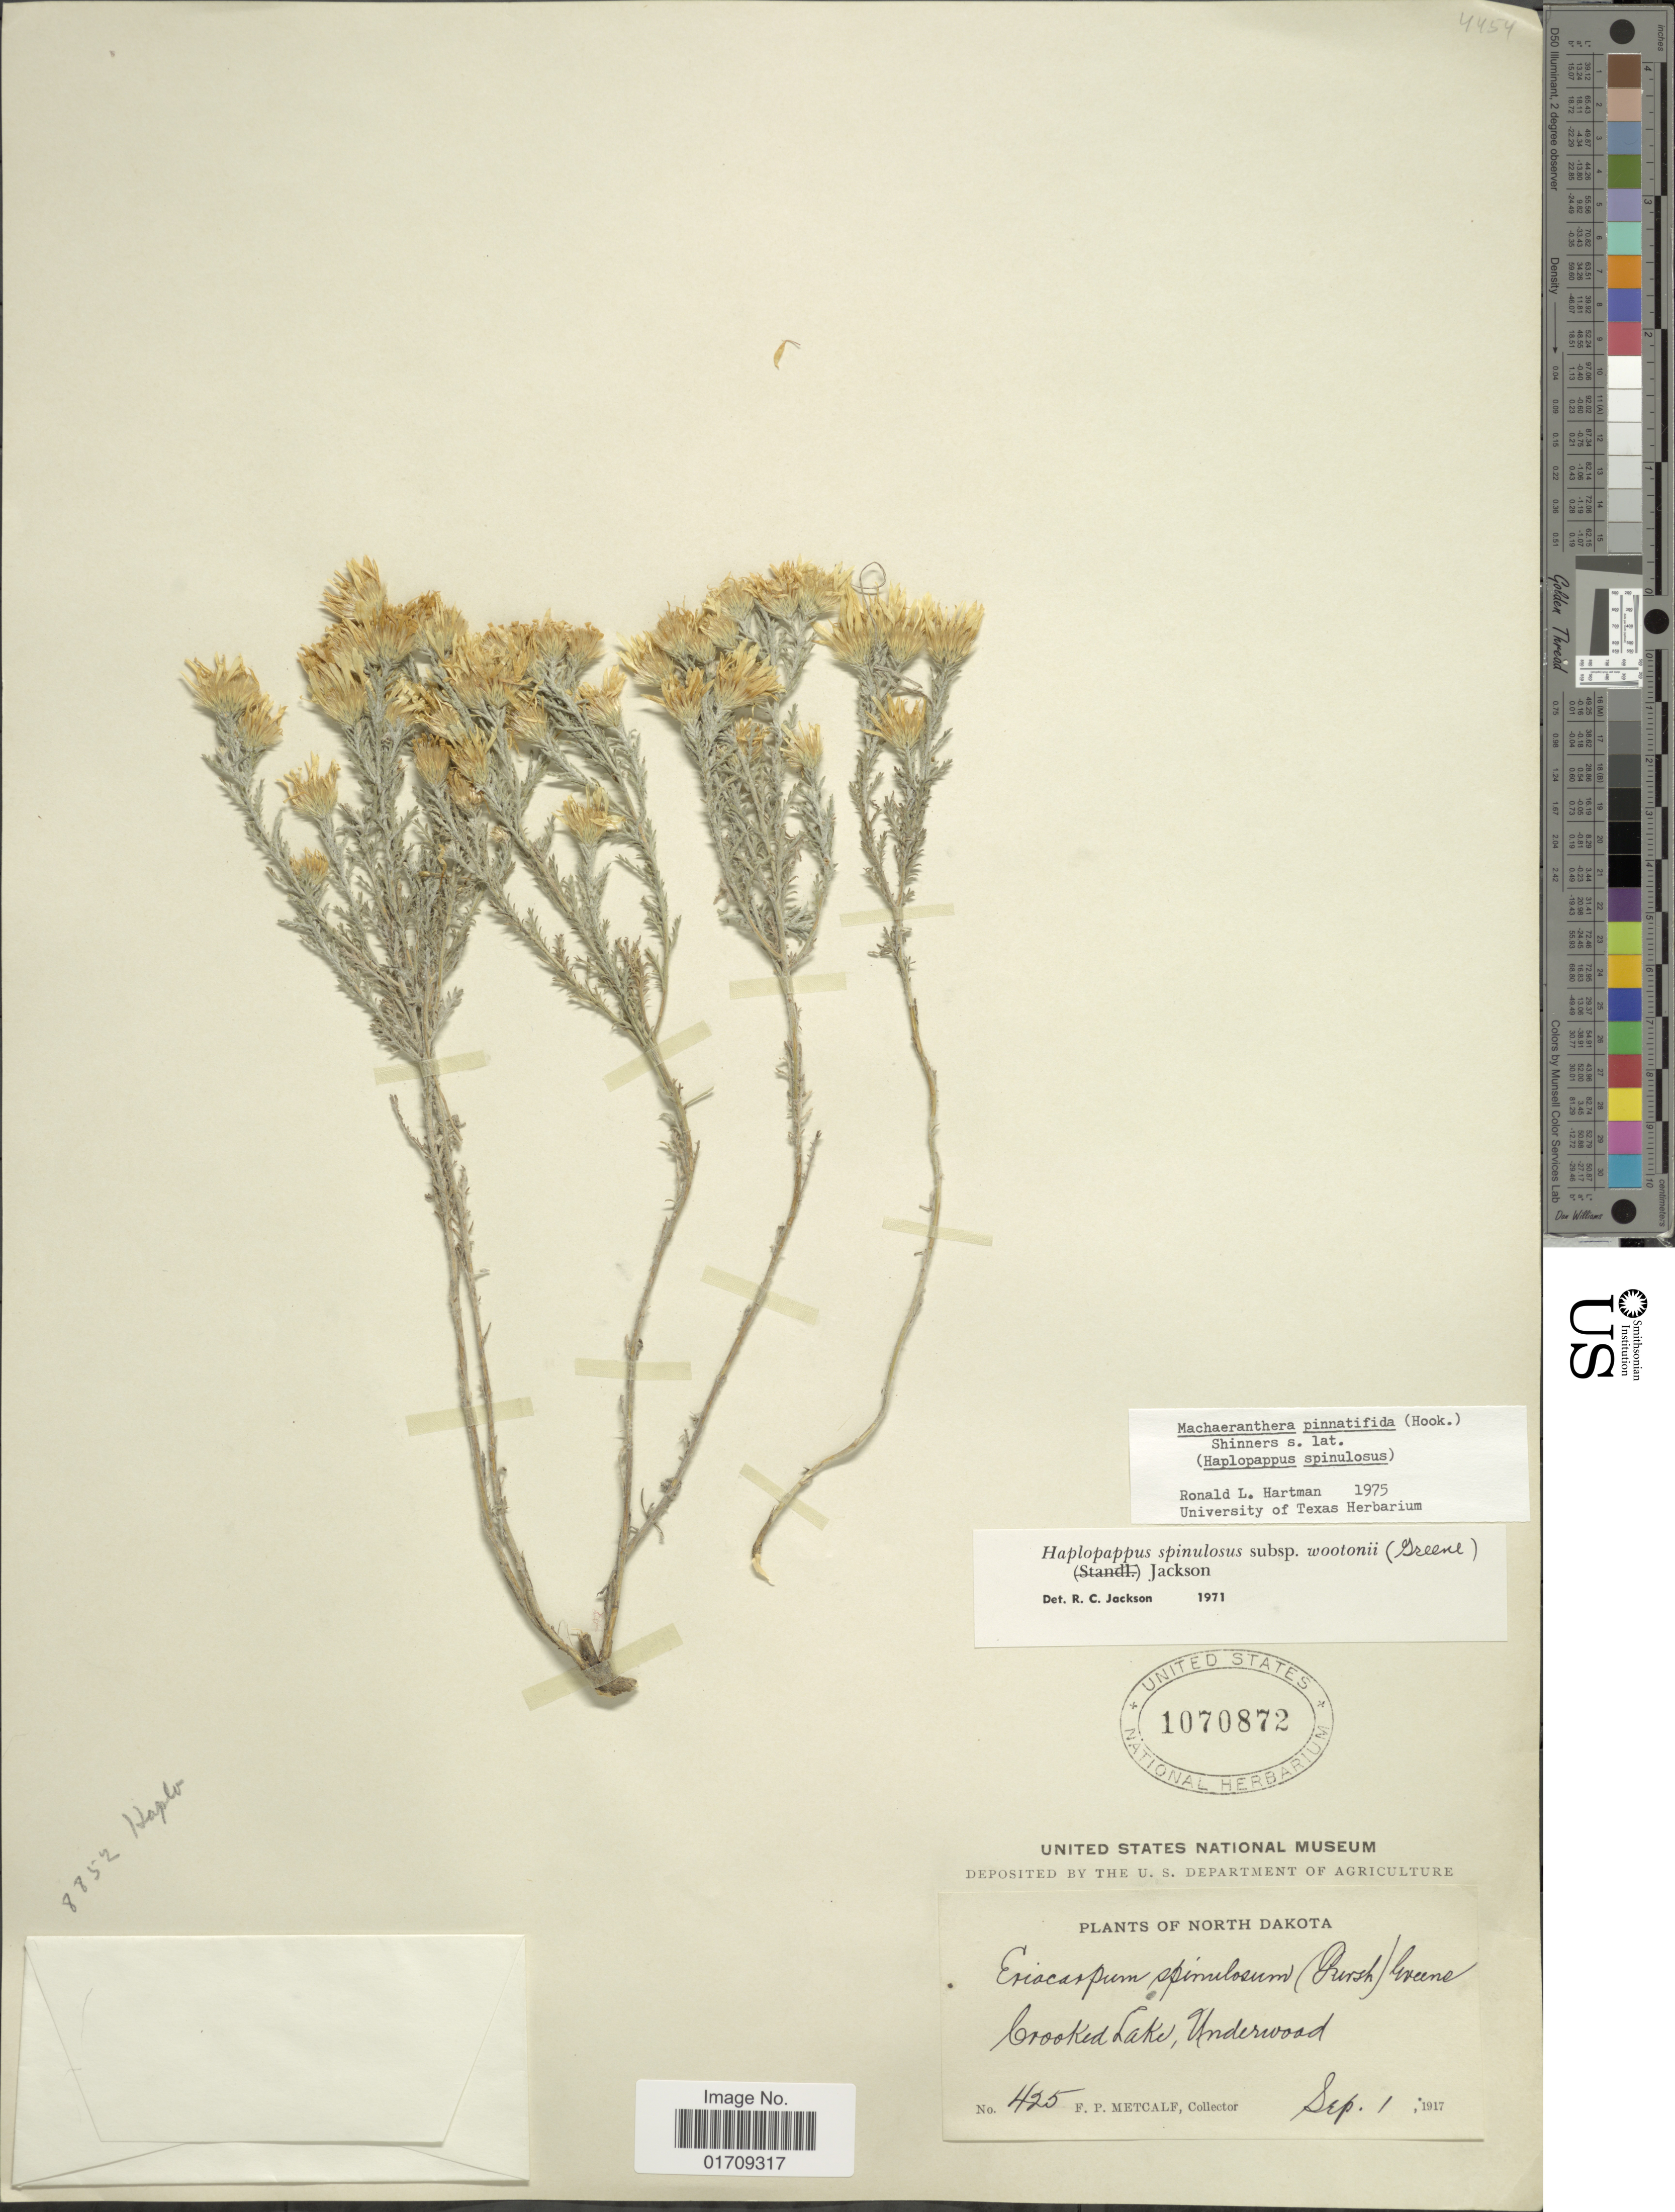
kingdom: Plantae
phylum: Tracheophyta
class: Magnoliopsida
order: Asterales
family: Asteraceae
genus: Machaeranthera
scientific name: Machaeranthera pinnatifida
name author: (Hook.) Shinners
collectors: F. Metcalf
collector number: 425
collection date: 1917-09-01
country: United States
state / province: North Dakota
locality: Crooked Lake, Underwood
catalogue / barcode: US 1070872